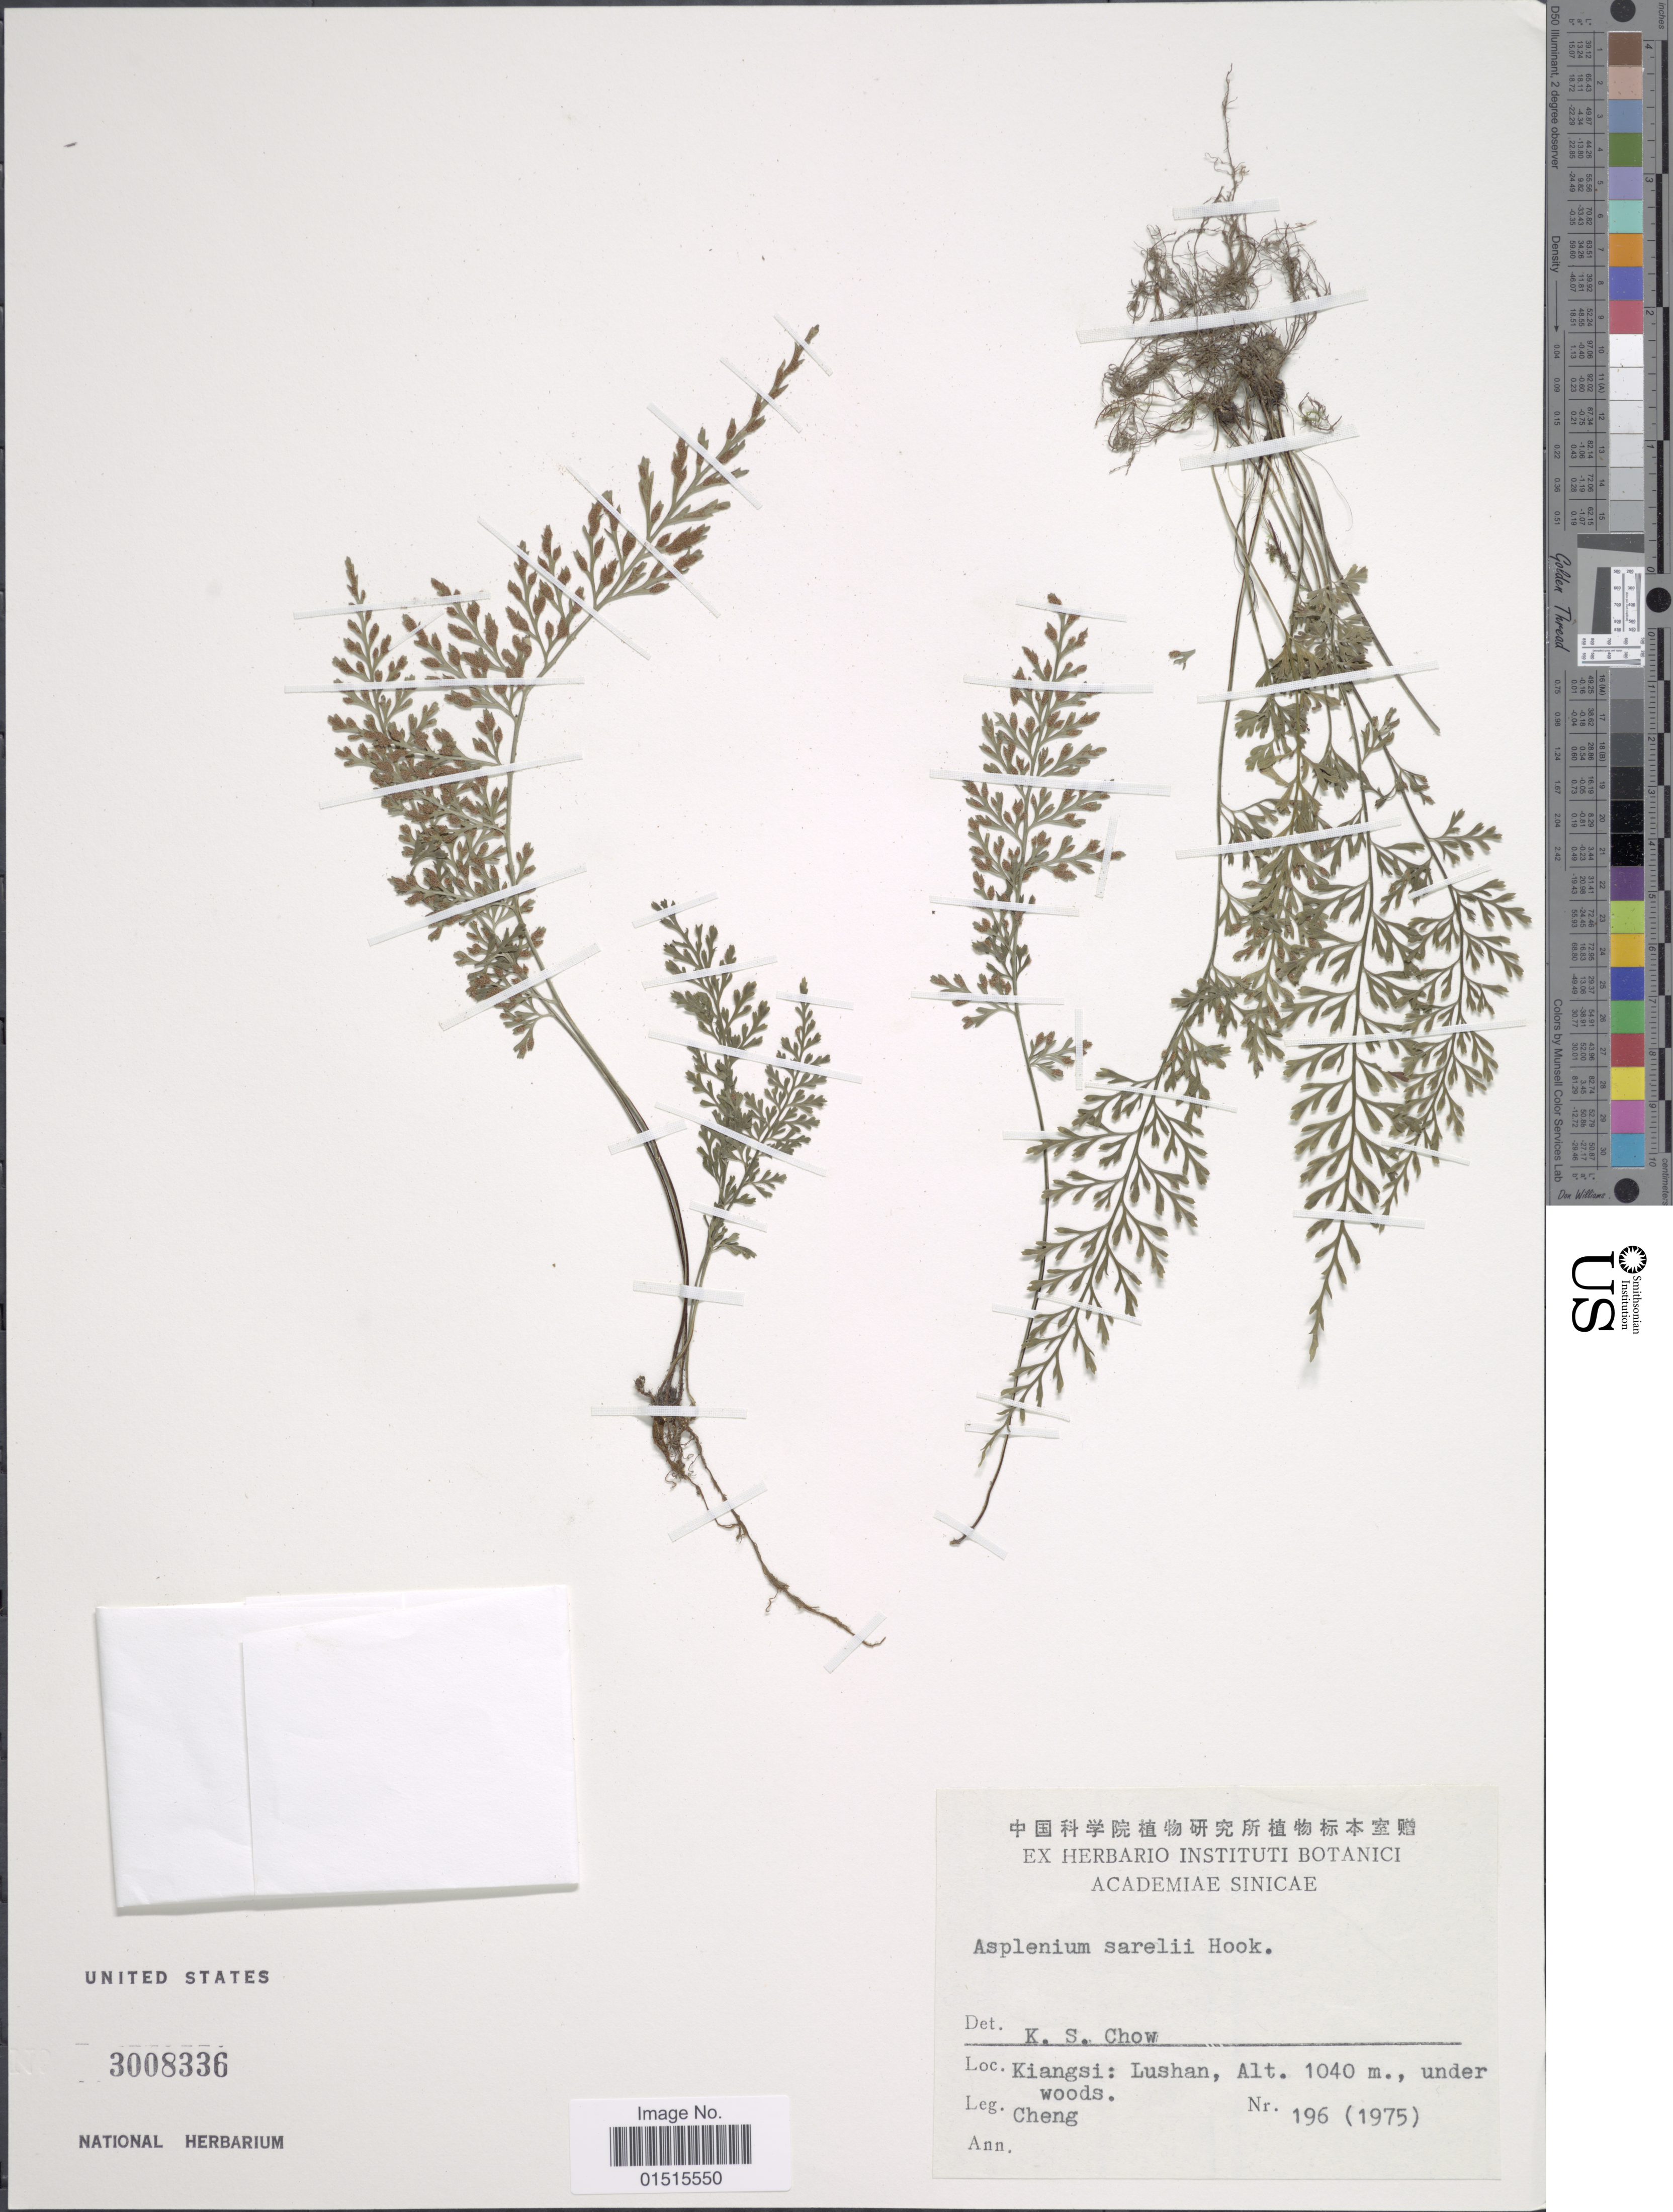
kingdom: Plantae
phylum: Tracheophyta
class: Polypodiopsida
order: Polypodiales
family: Aspleniaceae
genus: Asplenium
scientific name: Asplenium sarelii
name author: Hook.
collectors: -. Cheng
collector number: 196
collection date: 1975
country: China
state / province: Jiangxi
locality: Kiangsi: Lushan, under woods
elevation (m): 1040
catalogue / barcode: US 3008336